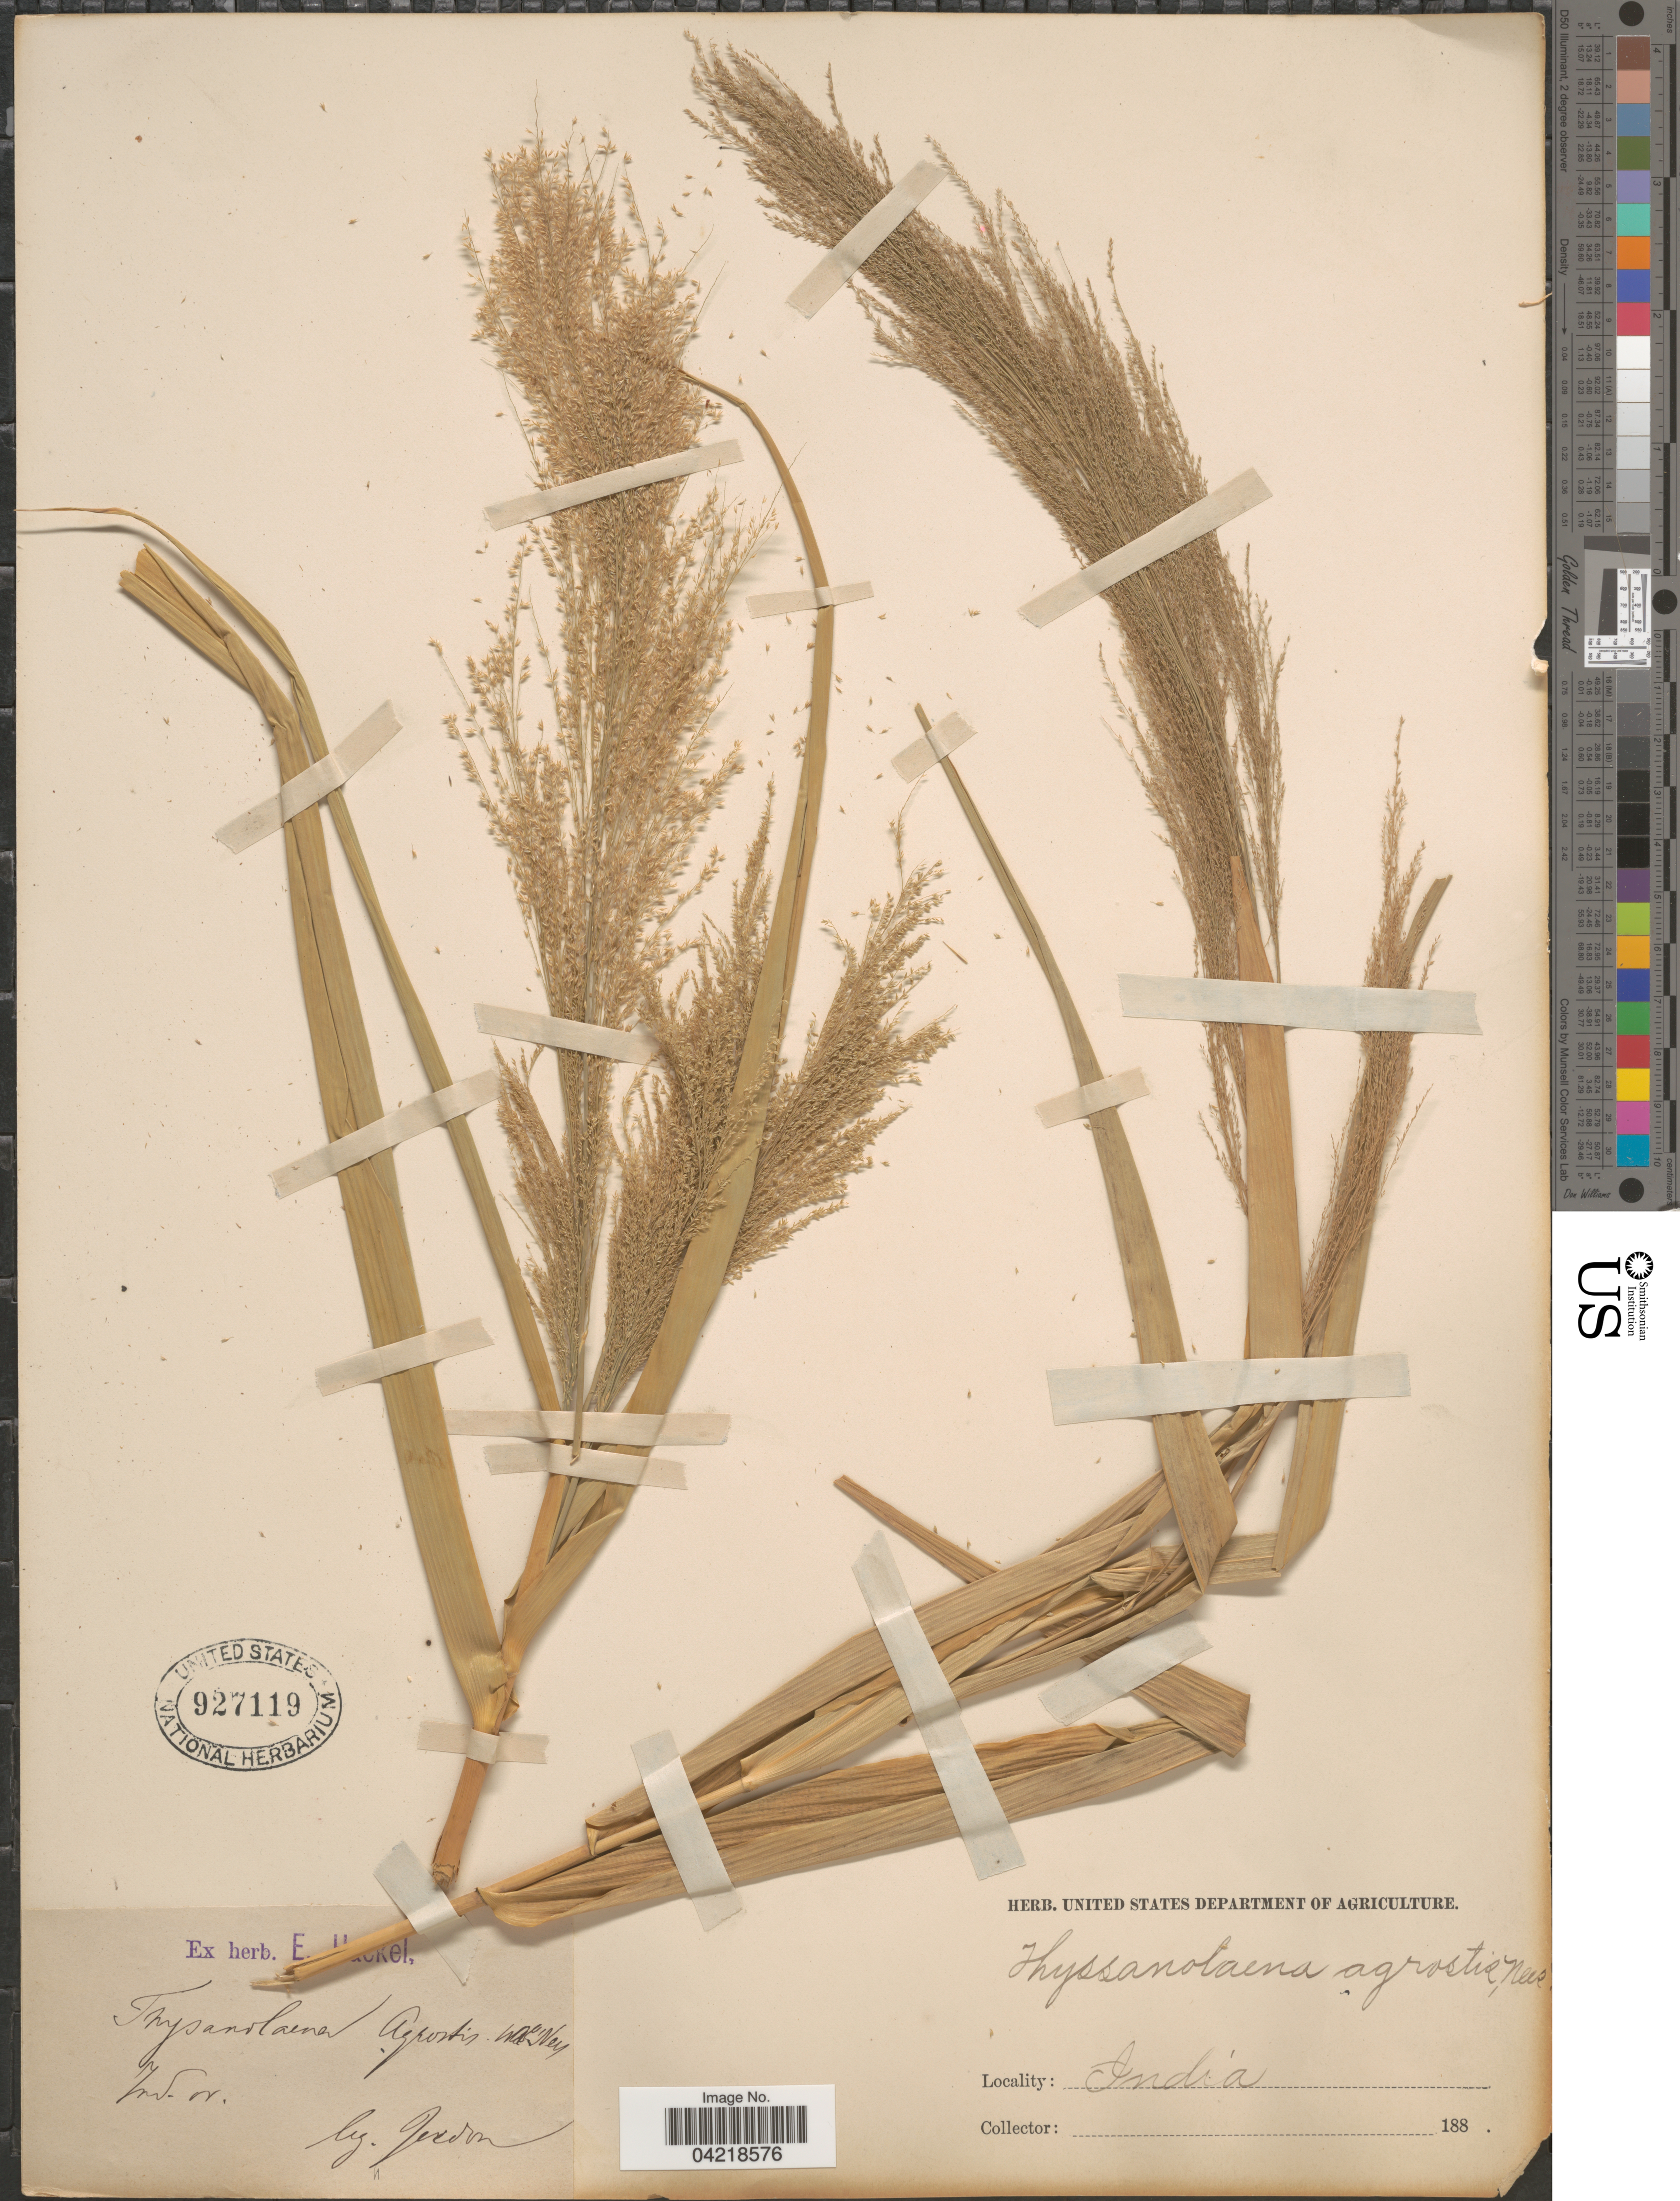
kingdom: Plantae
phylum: Tracheophyta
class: Liliopsida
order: Poales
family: Poaceae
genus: Thysanolaena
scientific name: Thysanolaena latifolia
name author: (Roxb. ex Hornem.) Honda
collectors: Jerdon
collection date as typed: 188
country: India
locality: Ind. or.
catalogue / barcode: US 927119